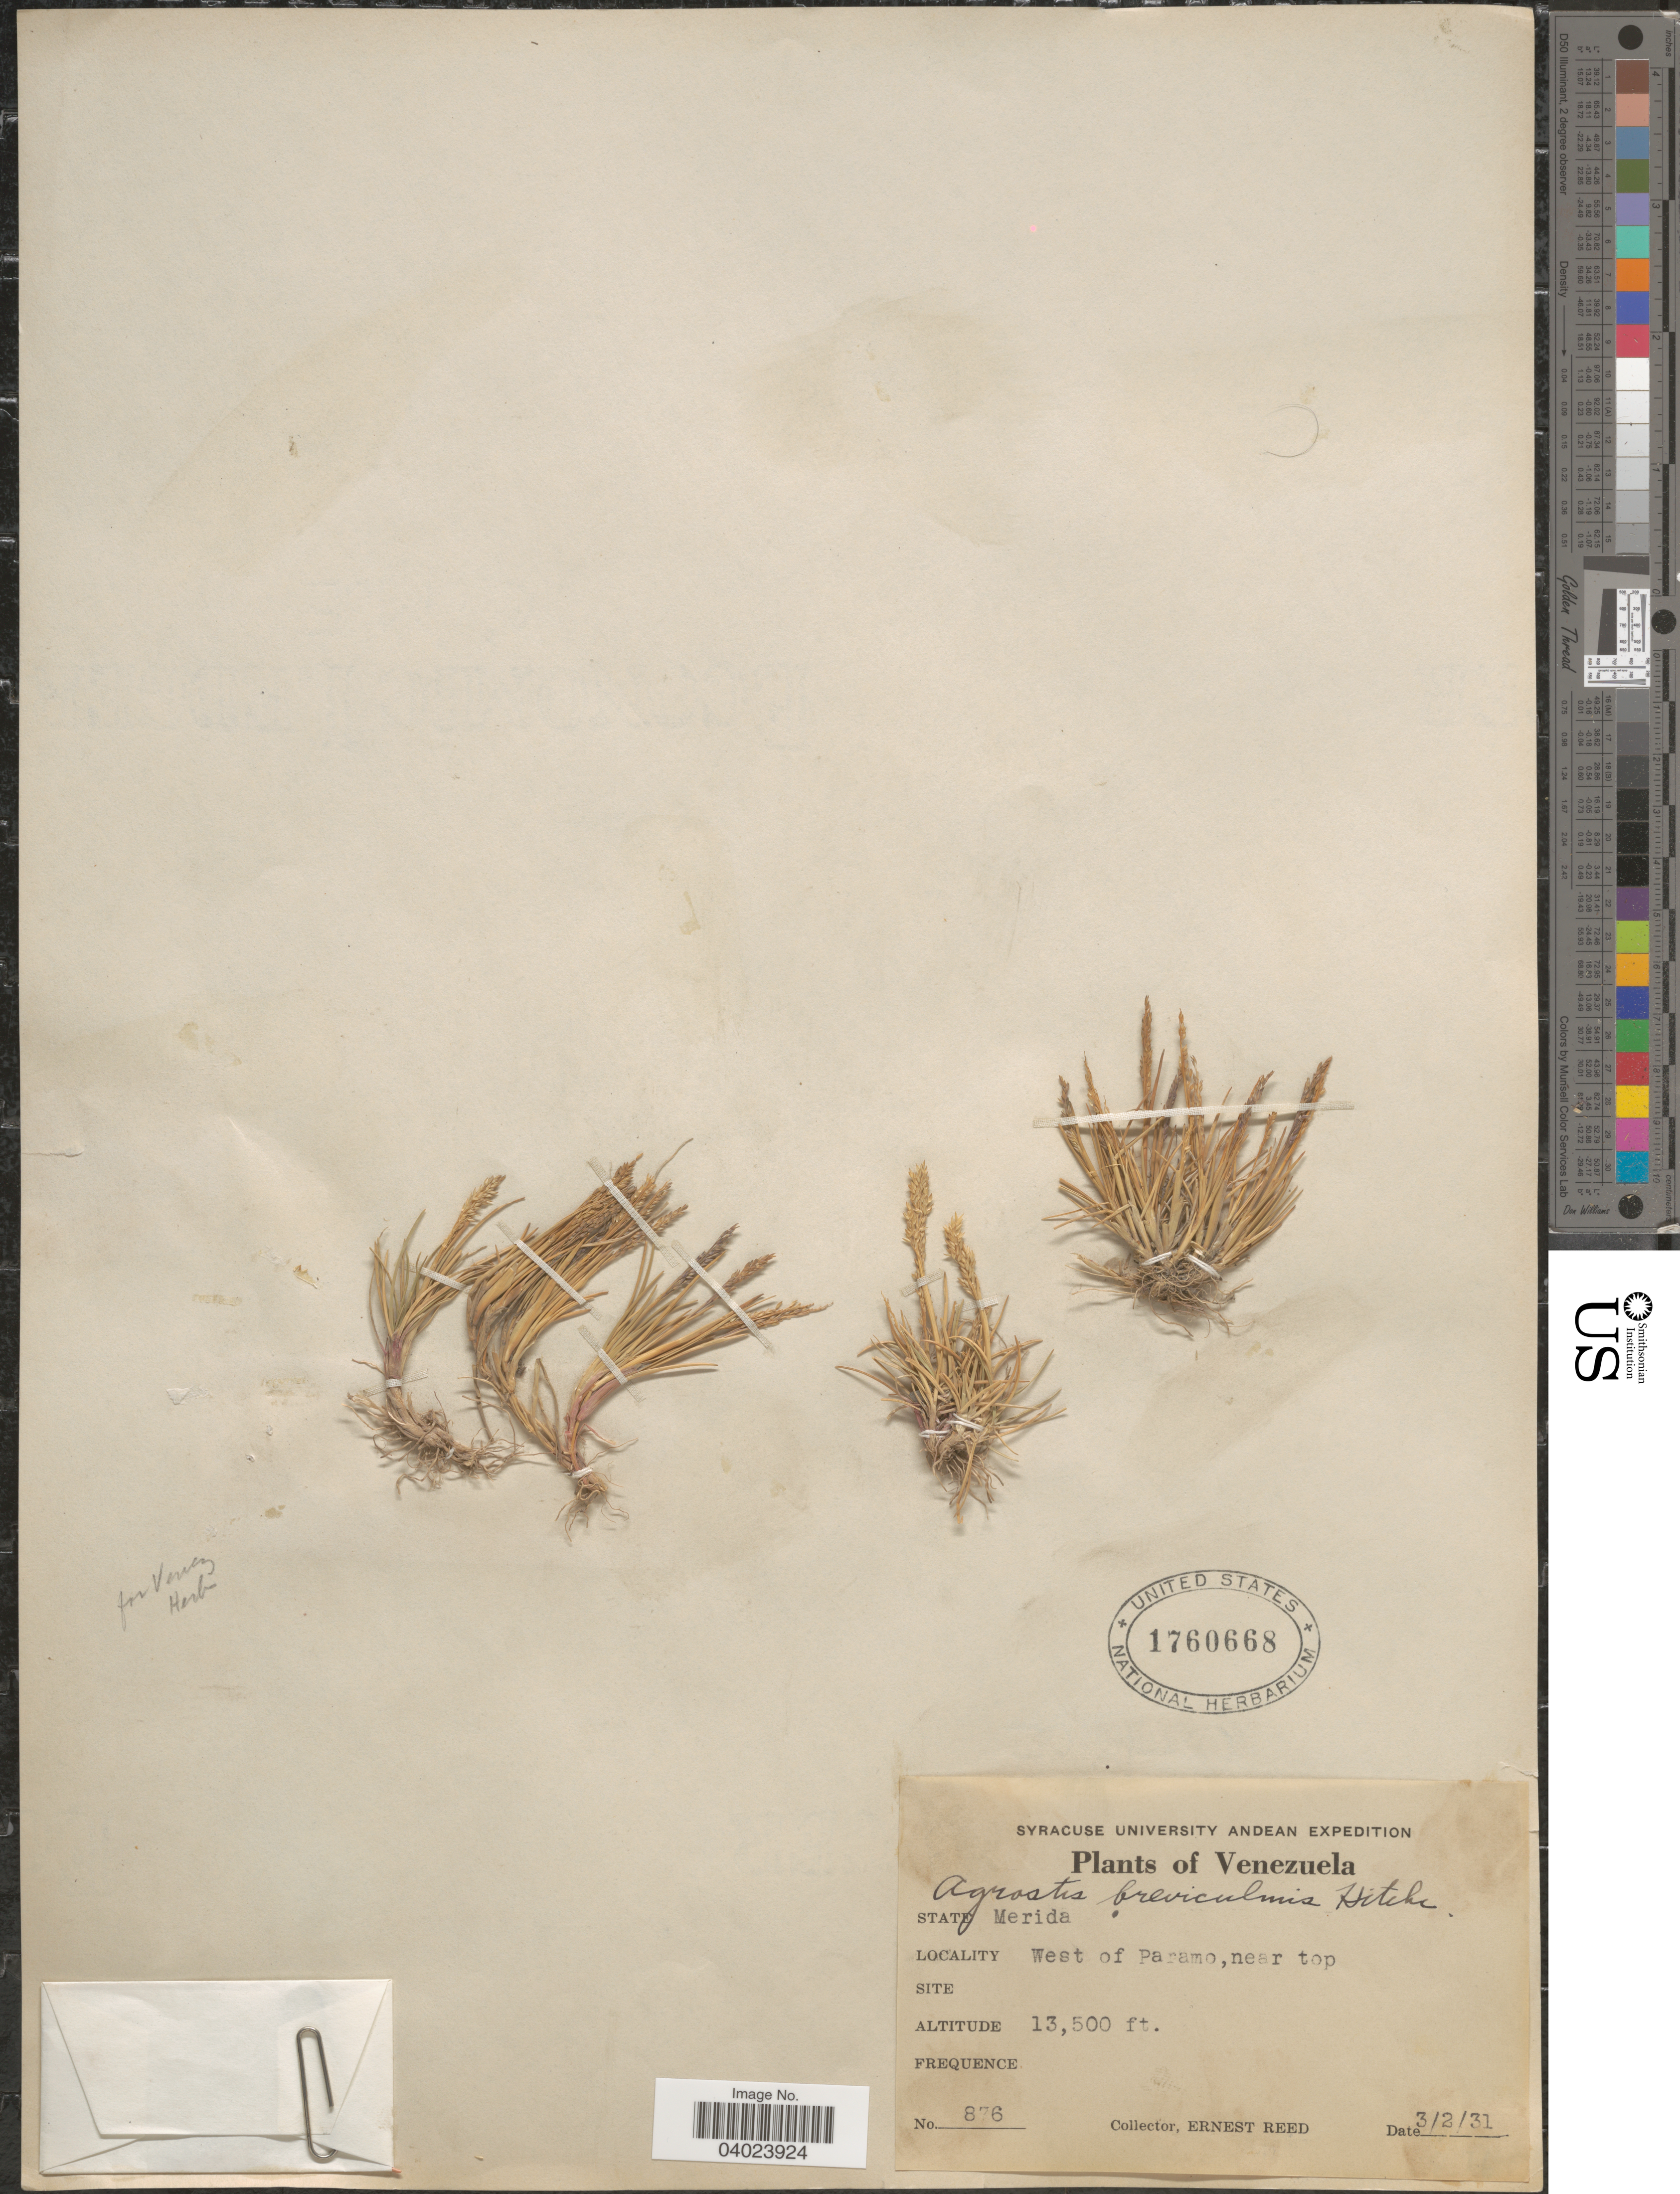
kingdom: Plantae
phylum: Tracheophyta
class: Liliopsida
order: Poales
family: Poaceae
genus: Agrostis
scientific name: Agrostis breviculmis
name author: Hitchc.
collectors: E. Reed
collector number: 876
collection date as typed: Transcribed d/m/y: 3/2/31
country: Venezuela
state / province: Merida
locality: West of Paramo, near top.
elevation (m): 4115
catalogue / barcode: US 1760668